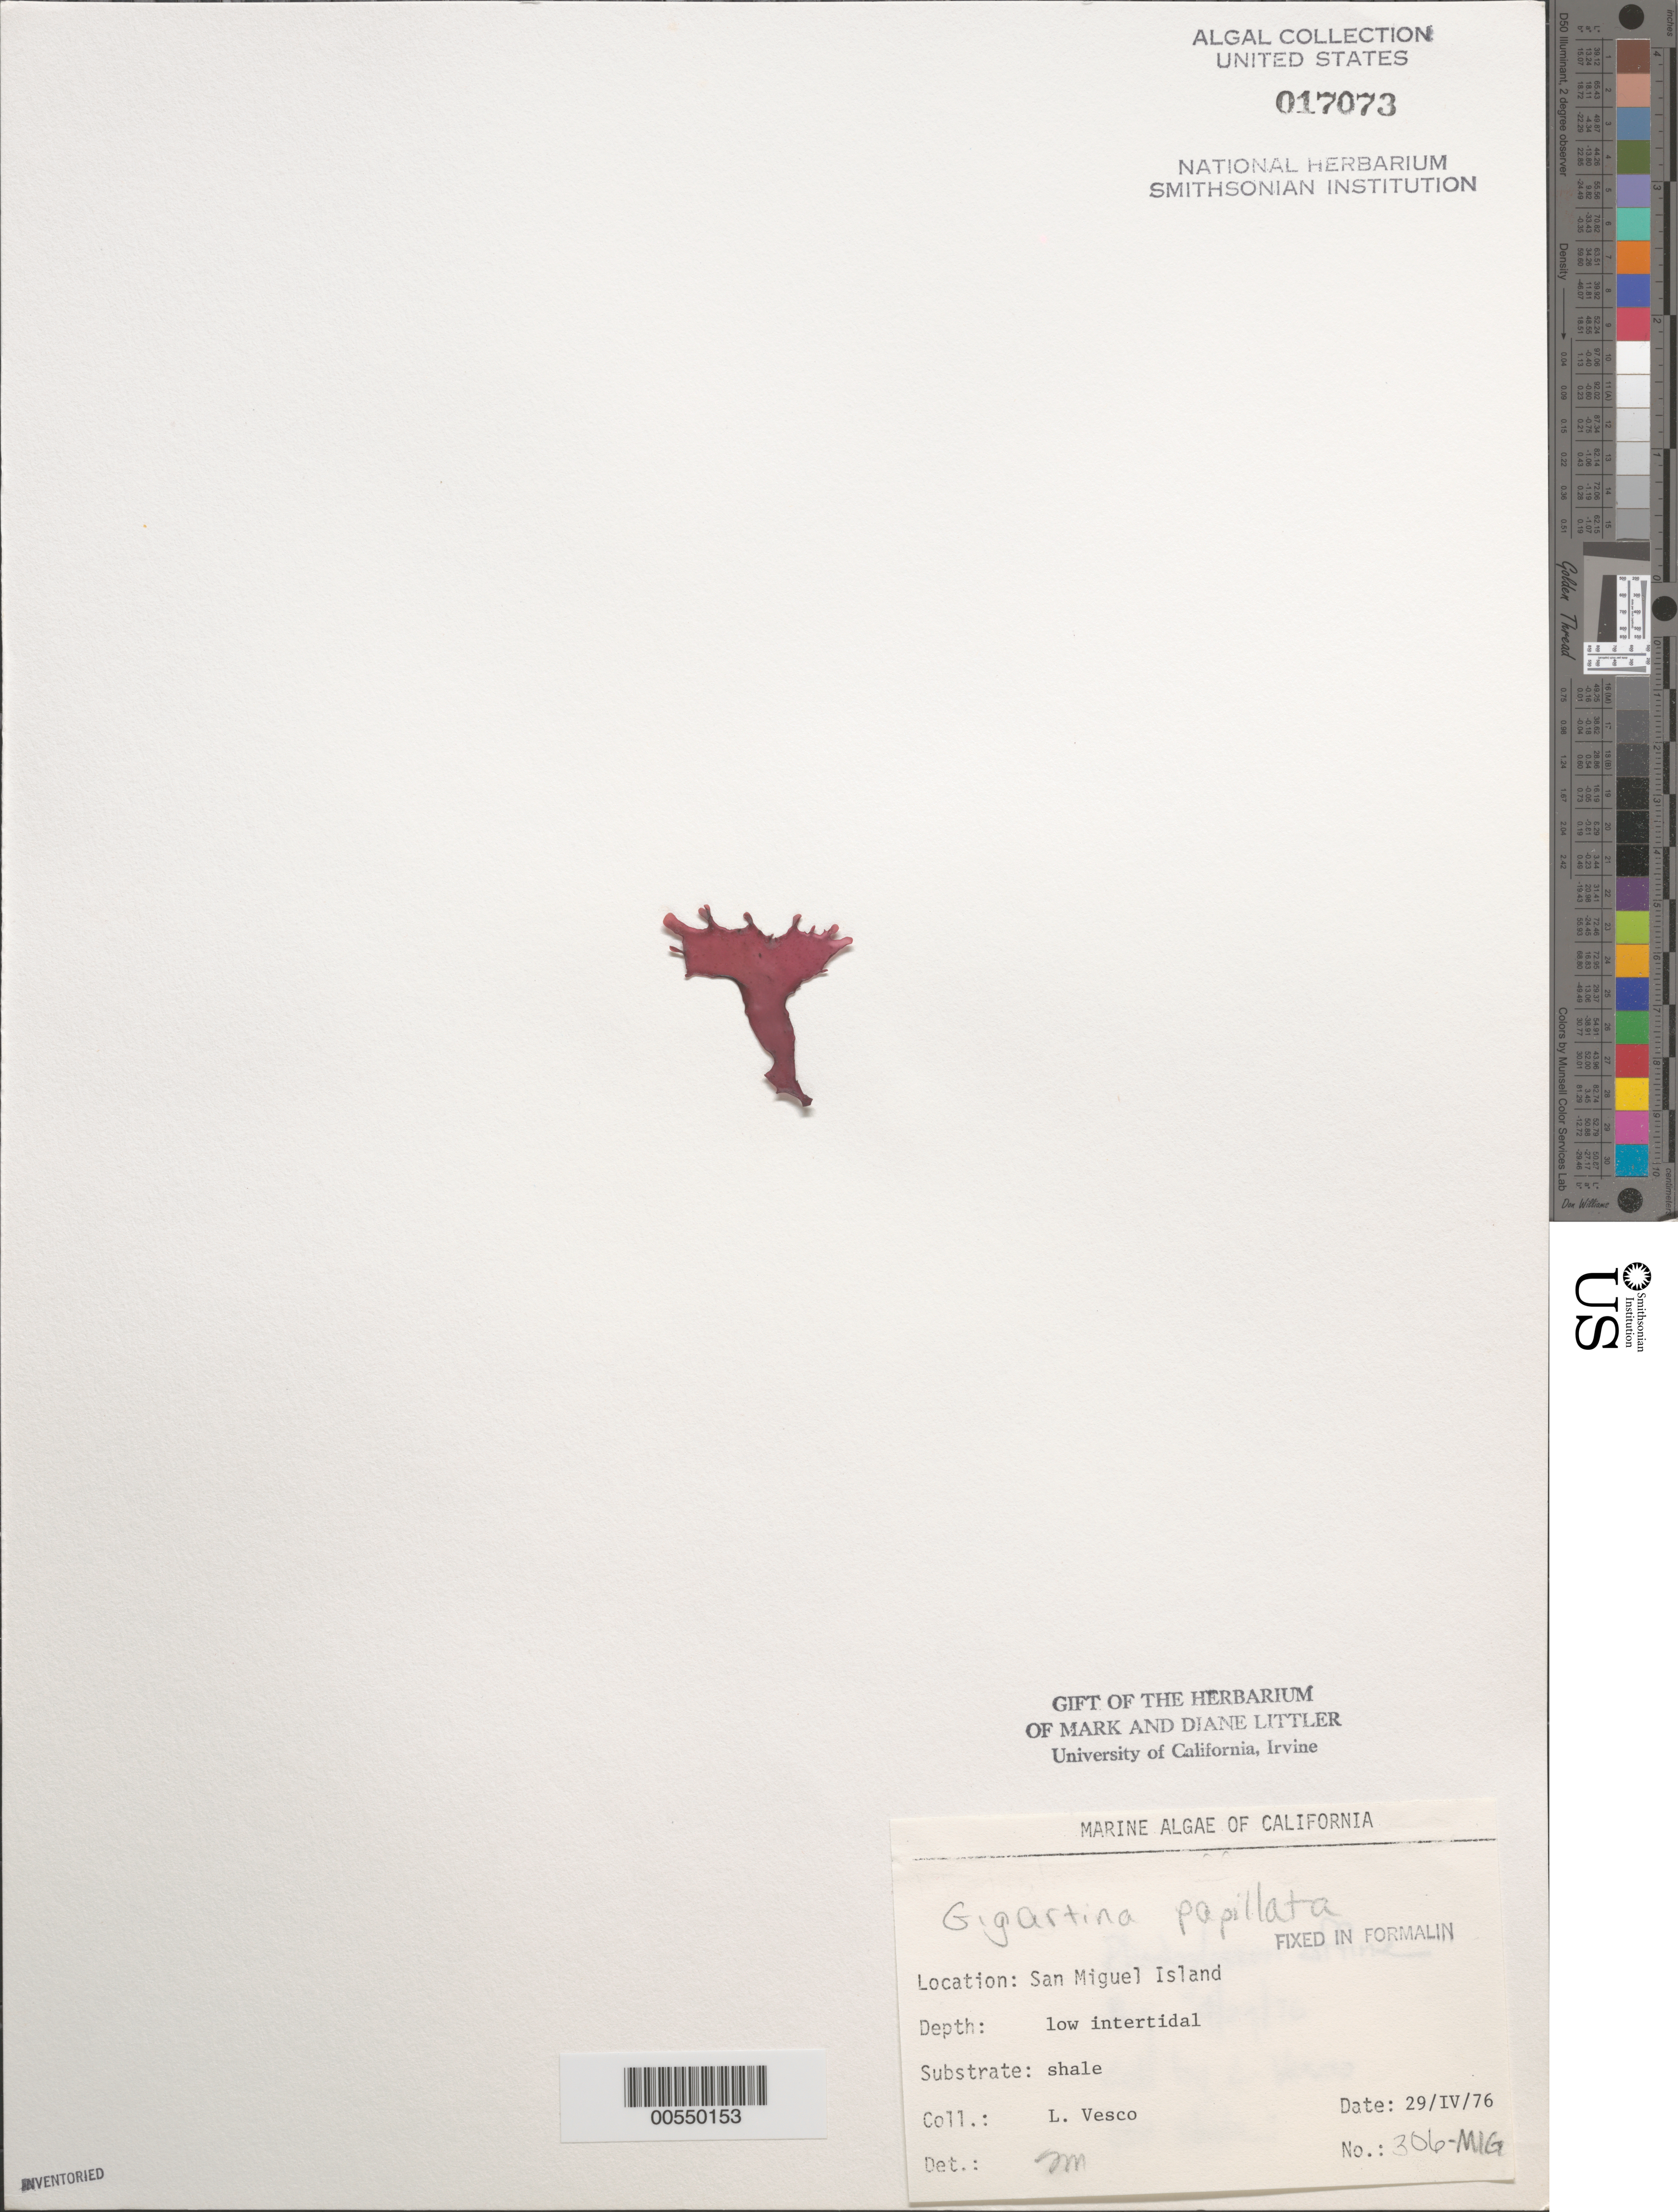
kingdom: Plantae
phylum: Rhodophyta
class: Florideophyceae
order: Gigartinales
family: Phyllophoraceae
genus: Mastocarpus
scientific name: Mastocarpus papillatus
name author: (C. Agardh) Kütz.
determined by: Algae name updating Project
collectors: L. Vesco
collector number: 306-mig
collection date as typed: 29 Apr 1976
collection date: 1976-04-29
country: United States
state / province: California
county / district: Santa Barbara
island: San Miguel Island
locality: Cuyler Harbor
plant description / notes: BLM-SOCALBIGHT Rocky Intertidal Survey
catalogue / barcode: US 17073